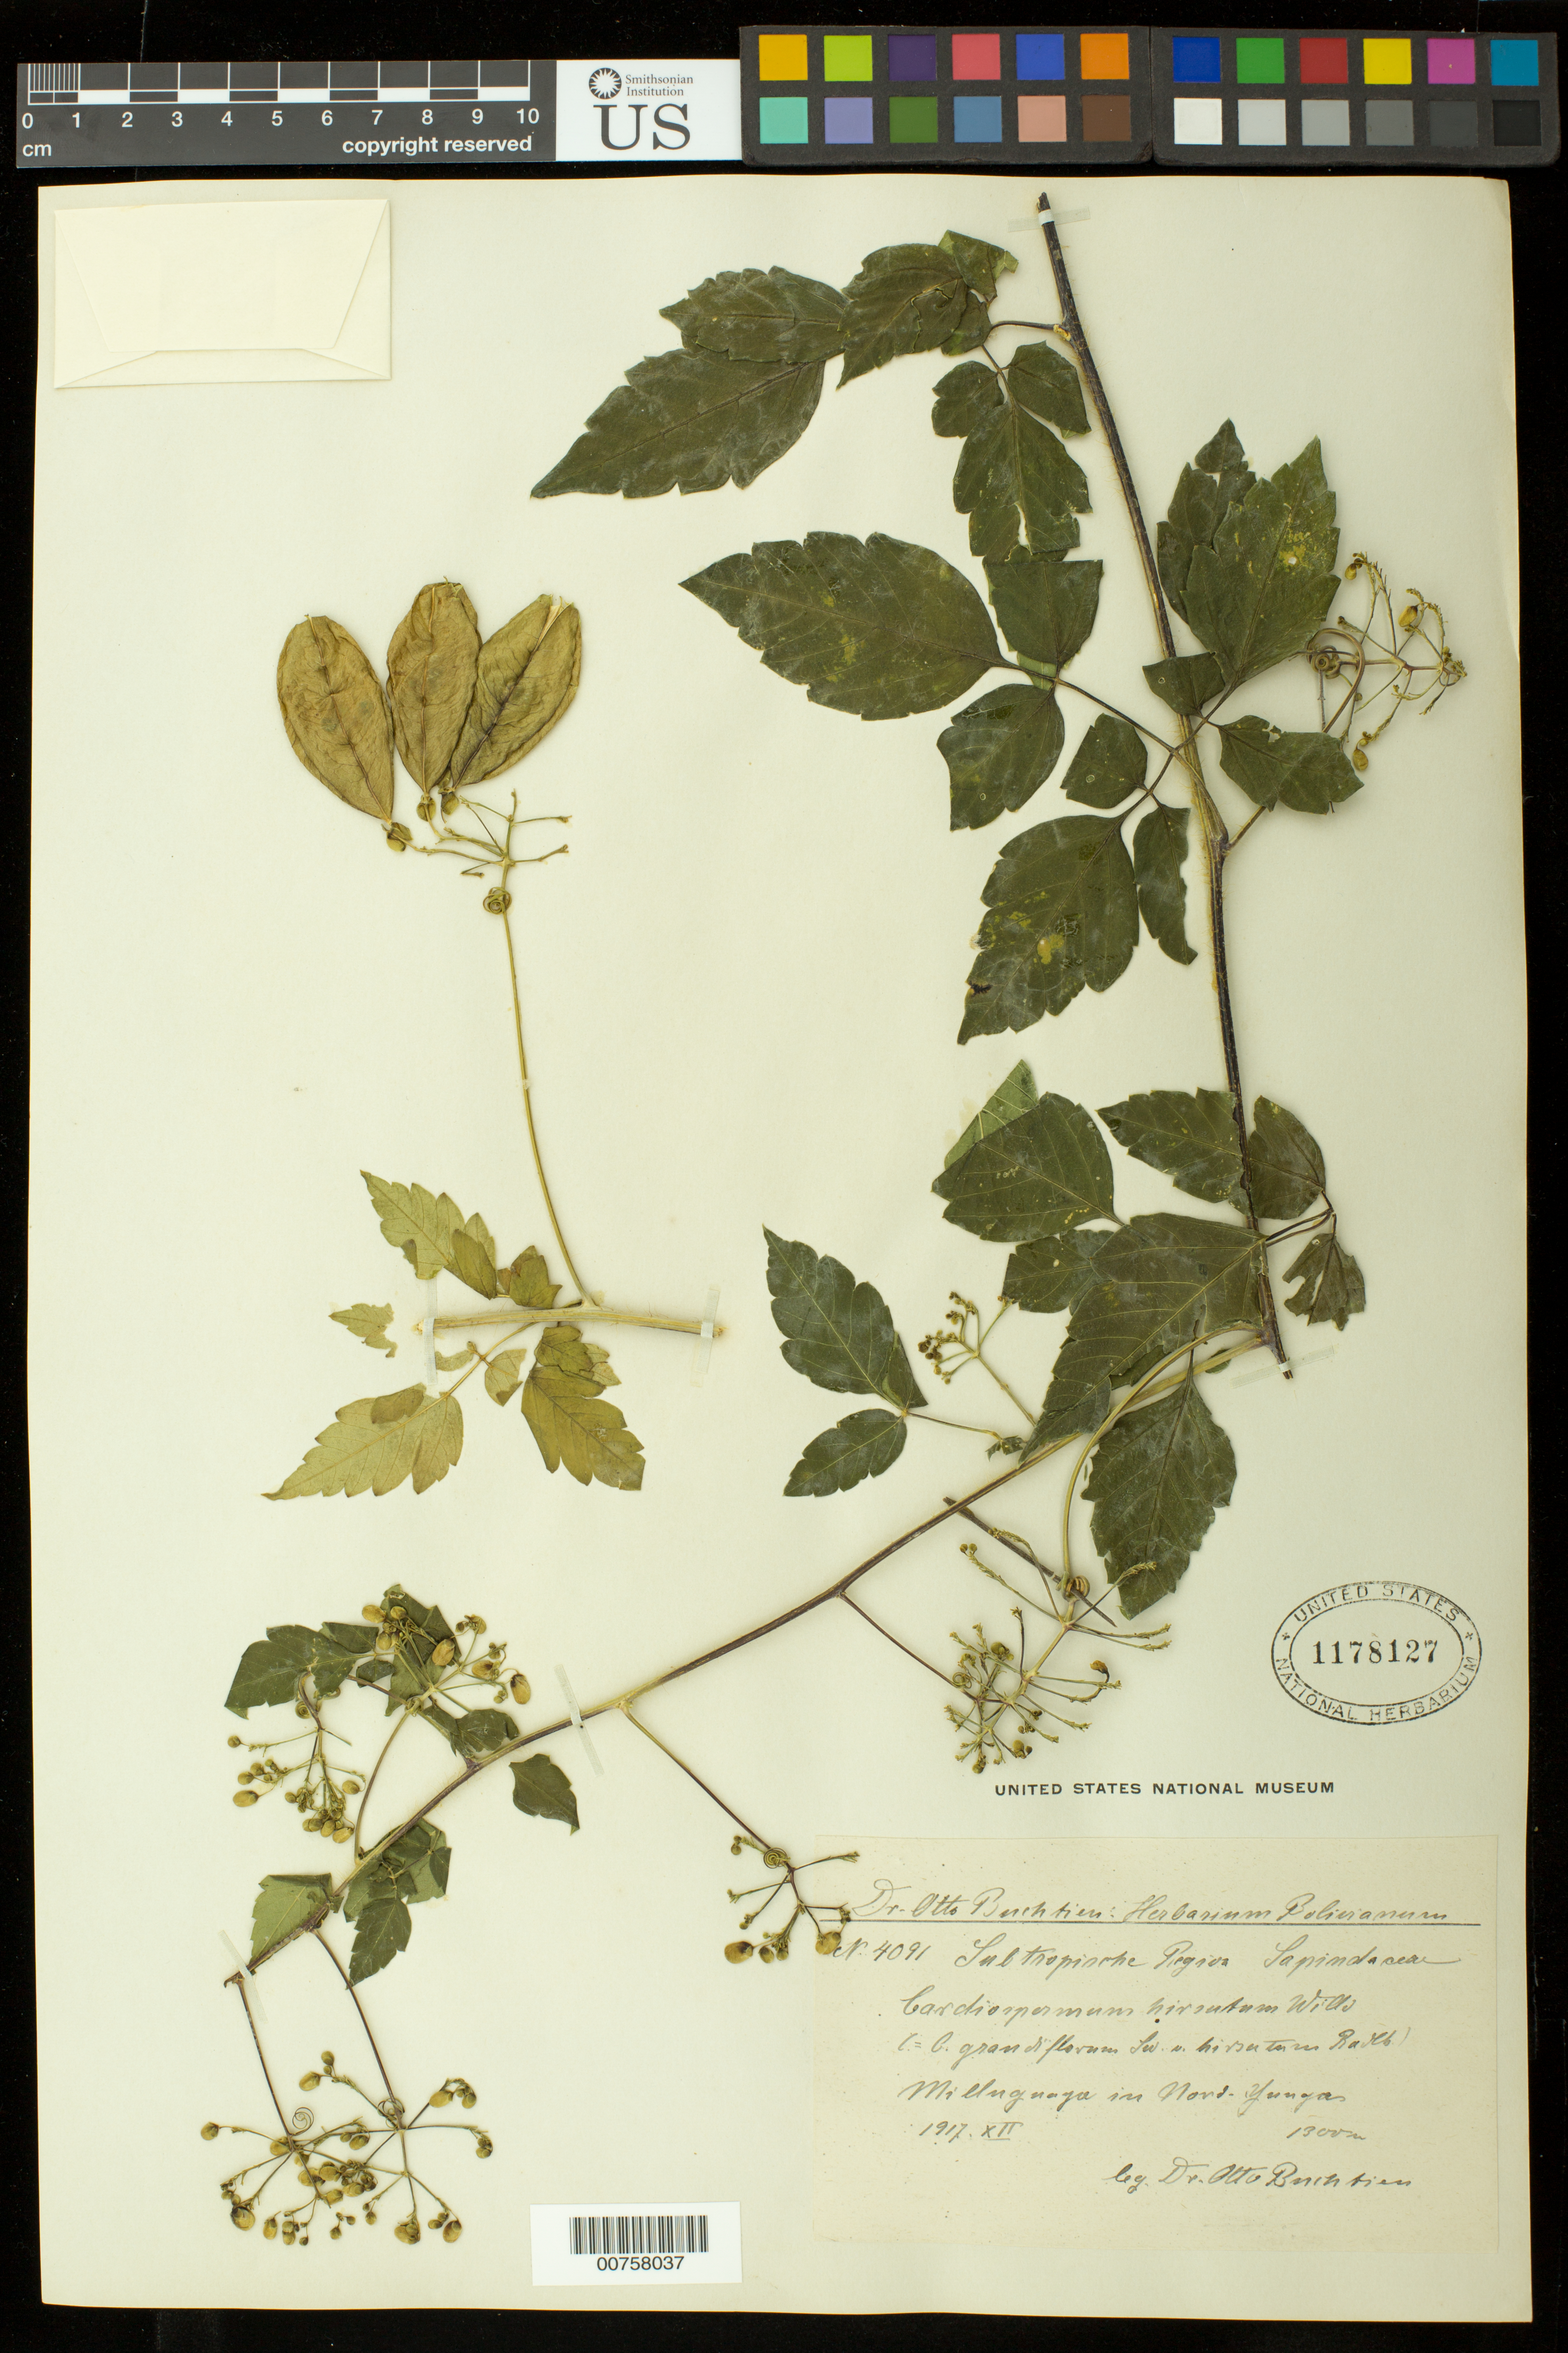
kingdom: Plantae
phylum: Tracheophyta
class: Magnoliopsida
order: Sapindales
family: Sapindaceae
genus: Cardiospermum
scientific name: Cardiospermum grandiflorum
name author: Sw.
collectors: O. Buchtien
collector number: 4091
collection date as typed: Dec 1917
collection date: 1917-12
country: Bolivia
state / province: La Paz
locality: Mill_ngnoya in Nord. Yunga.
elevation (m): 1900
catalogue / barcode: US 1178127